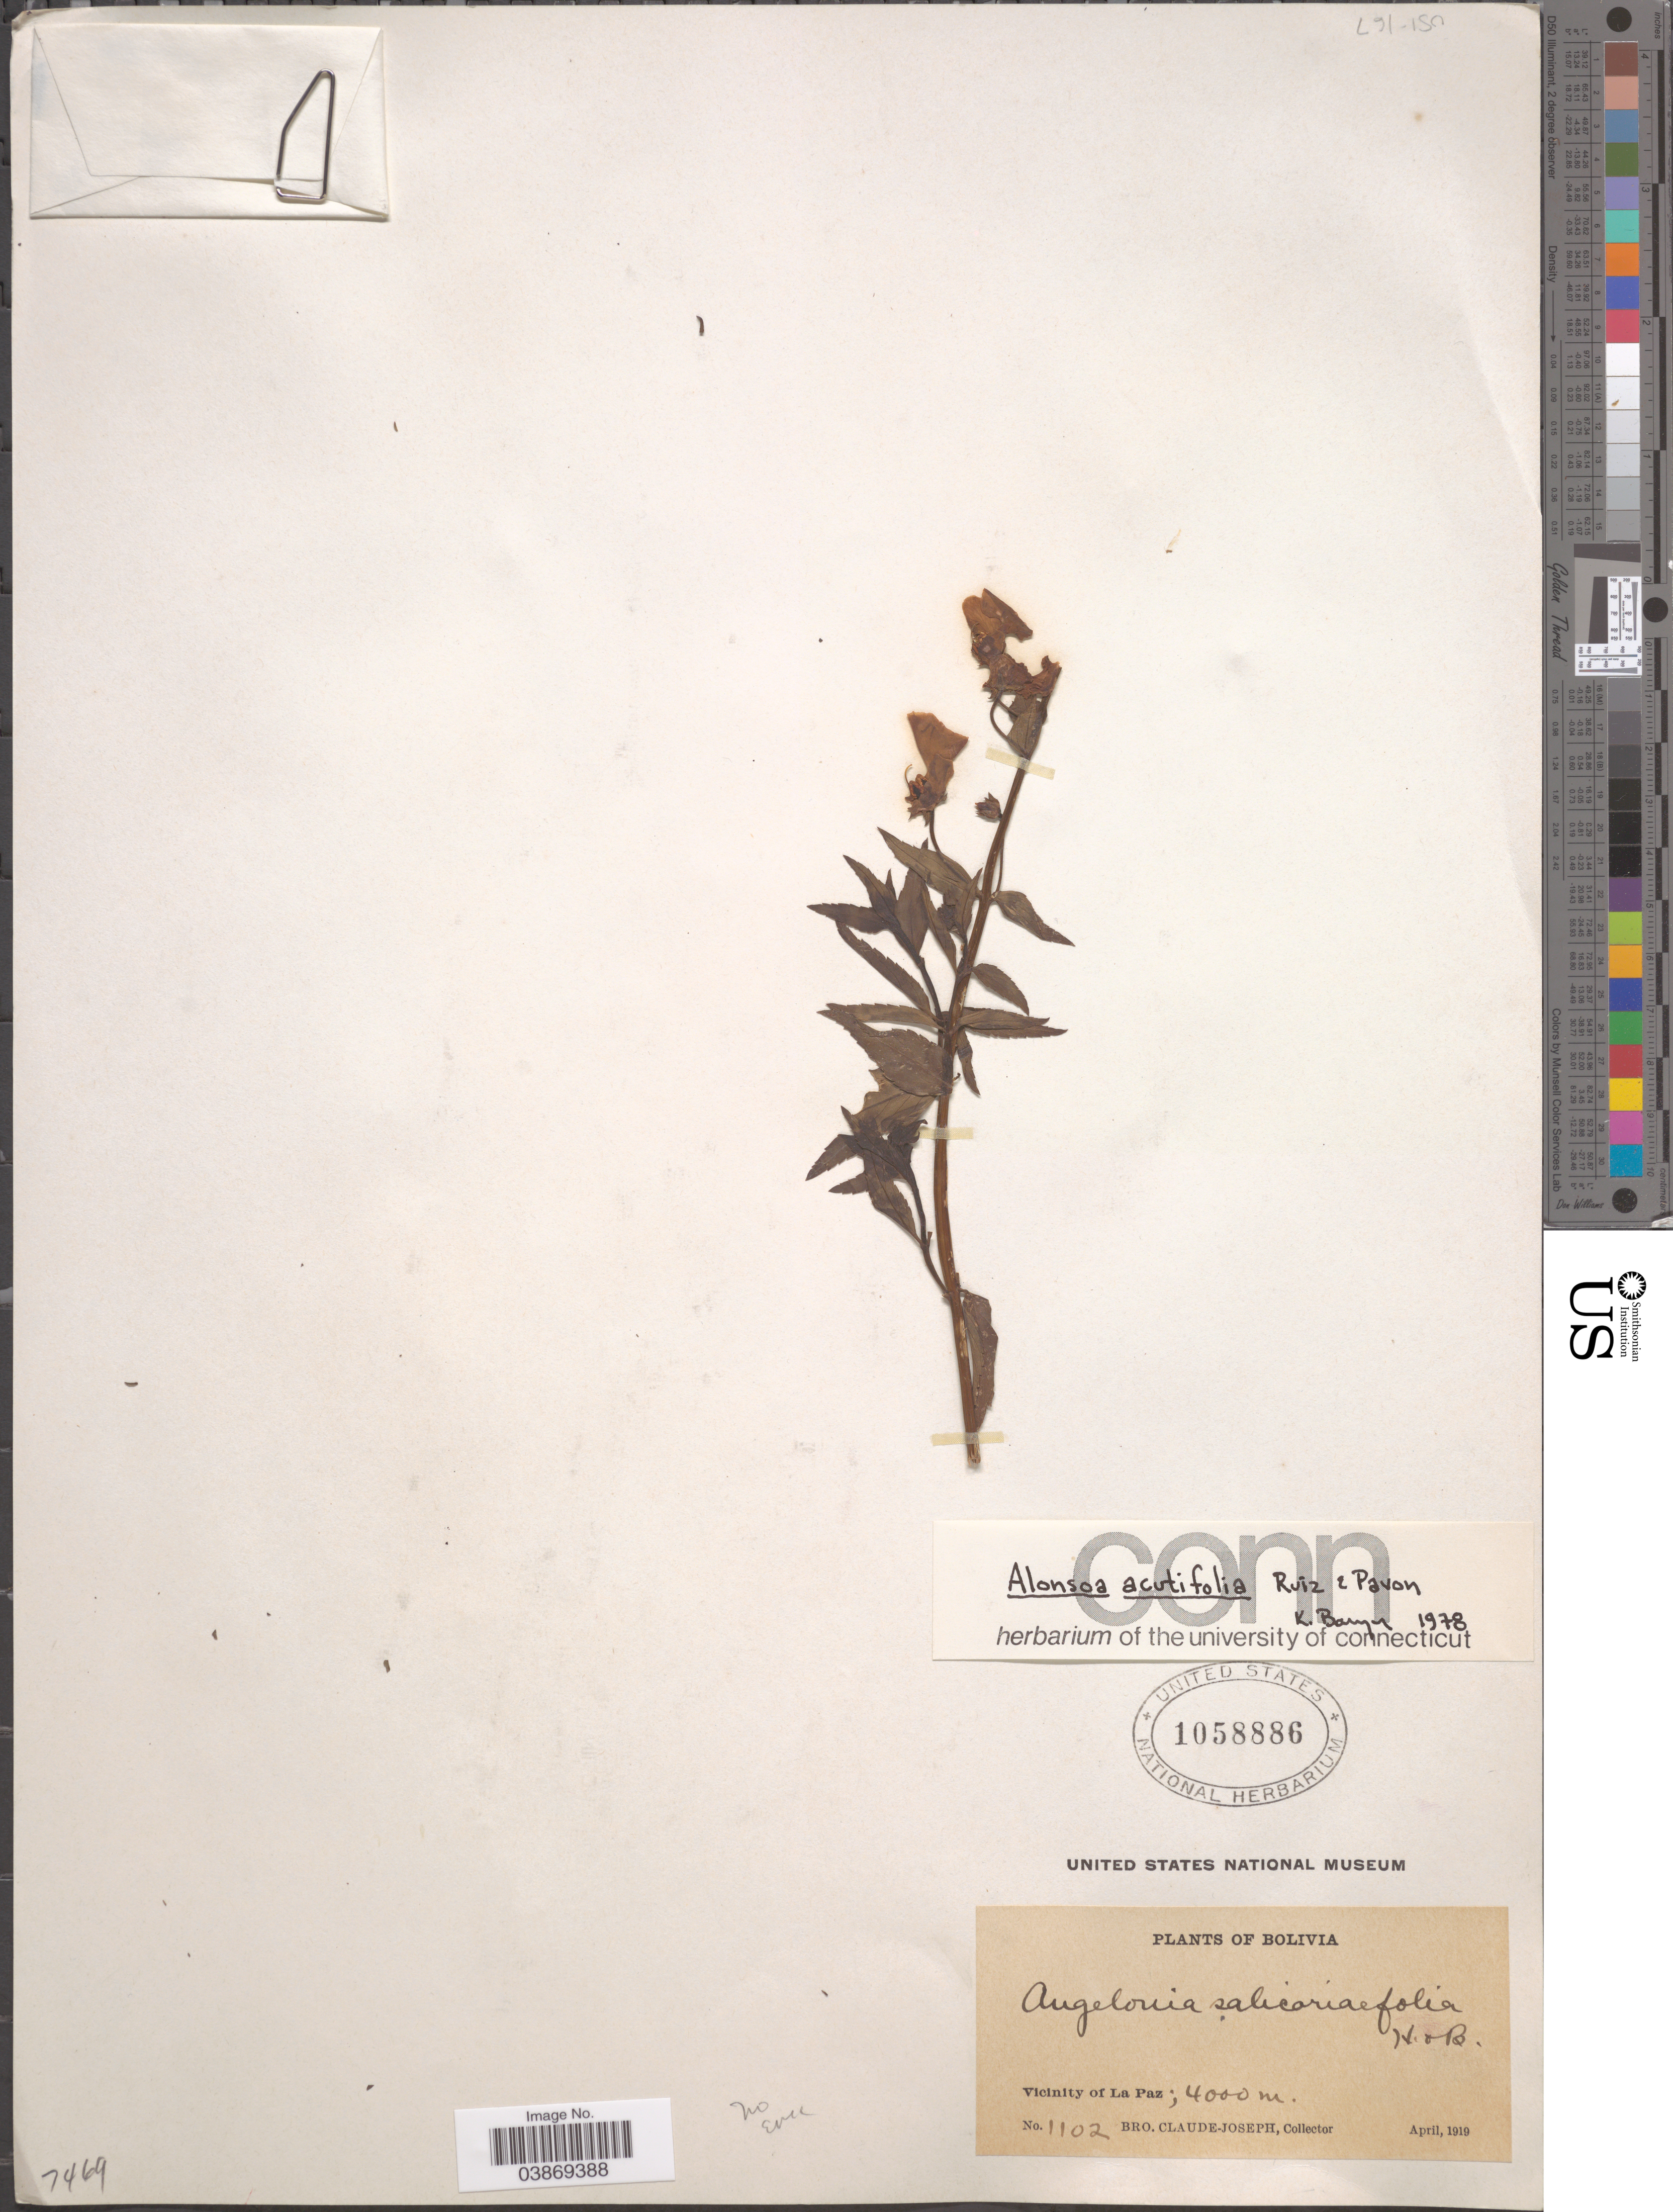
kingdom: Plantae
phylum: Tracheophyta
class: Magnoliopsida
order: Lamiales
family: Scrophulariaceae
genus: Alonsoa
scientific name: Alonsoa acutifolia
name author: Ruiz & Pav.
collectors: Bro. Claude-Joseph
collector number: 1102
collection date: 1919-04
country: Bolivia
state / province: La Paz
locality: Vicinity of La Paz.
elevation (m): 4000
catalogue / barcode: US 1058886